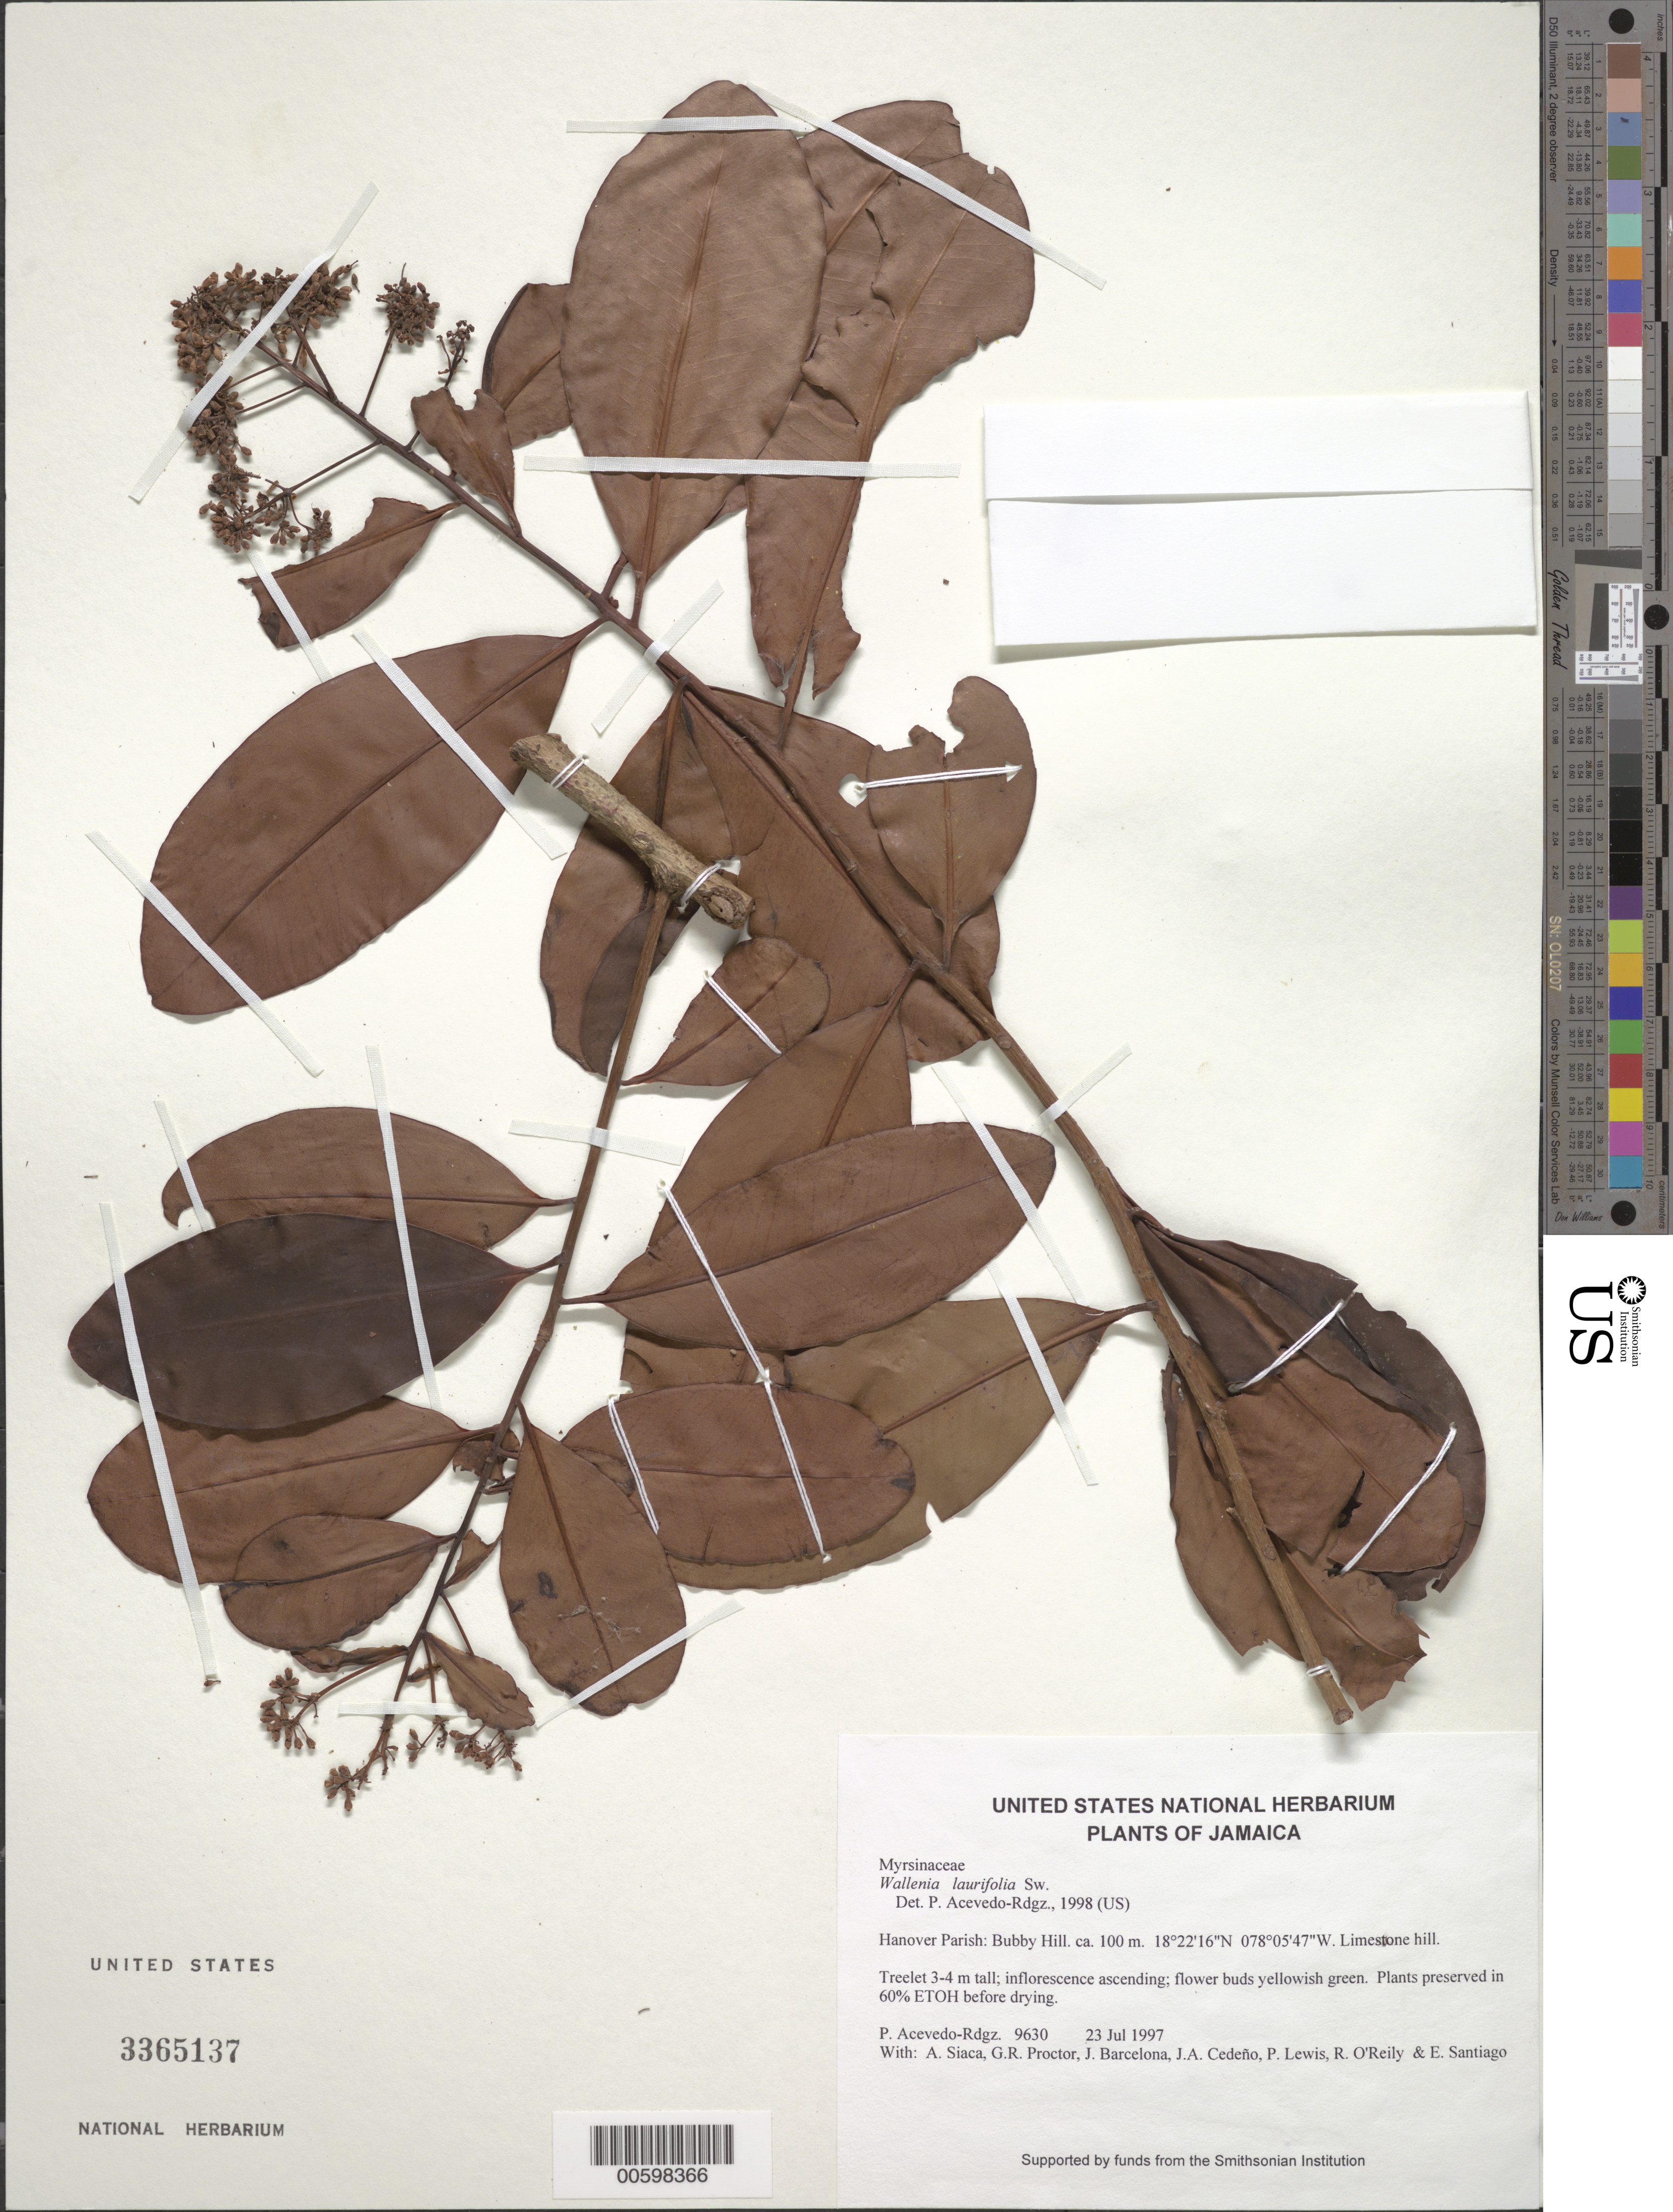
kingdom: Plantae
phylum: Tracheophyta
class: Magnoliopsida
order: Ericales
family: Primulaceae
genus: Wallenia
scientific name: Wallenia laurifolia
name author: Sw.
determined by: Acevedo-Rodríguez, P., (BOT), Smithsonian Institution - National Museum of Natural History (UNITED STATES)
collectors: P. Acevedo-Rodr., A. Siaca, G. R. Proctor, J. Barcelona, J. A. Cedeño M., P. Lewis & R. O'Reilly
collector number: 9630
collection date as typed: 23 Jul 1997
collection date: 1997-07-23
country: Jamaica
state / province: Hanover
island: Jamaica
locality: Hanover Parish: Bubby Hill.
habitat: Limestone hill.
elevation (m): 100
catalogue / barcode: US 3365137